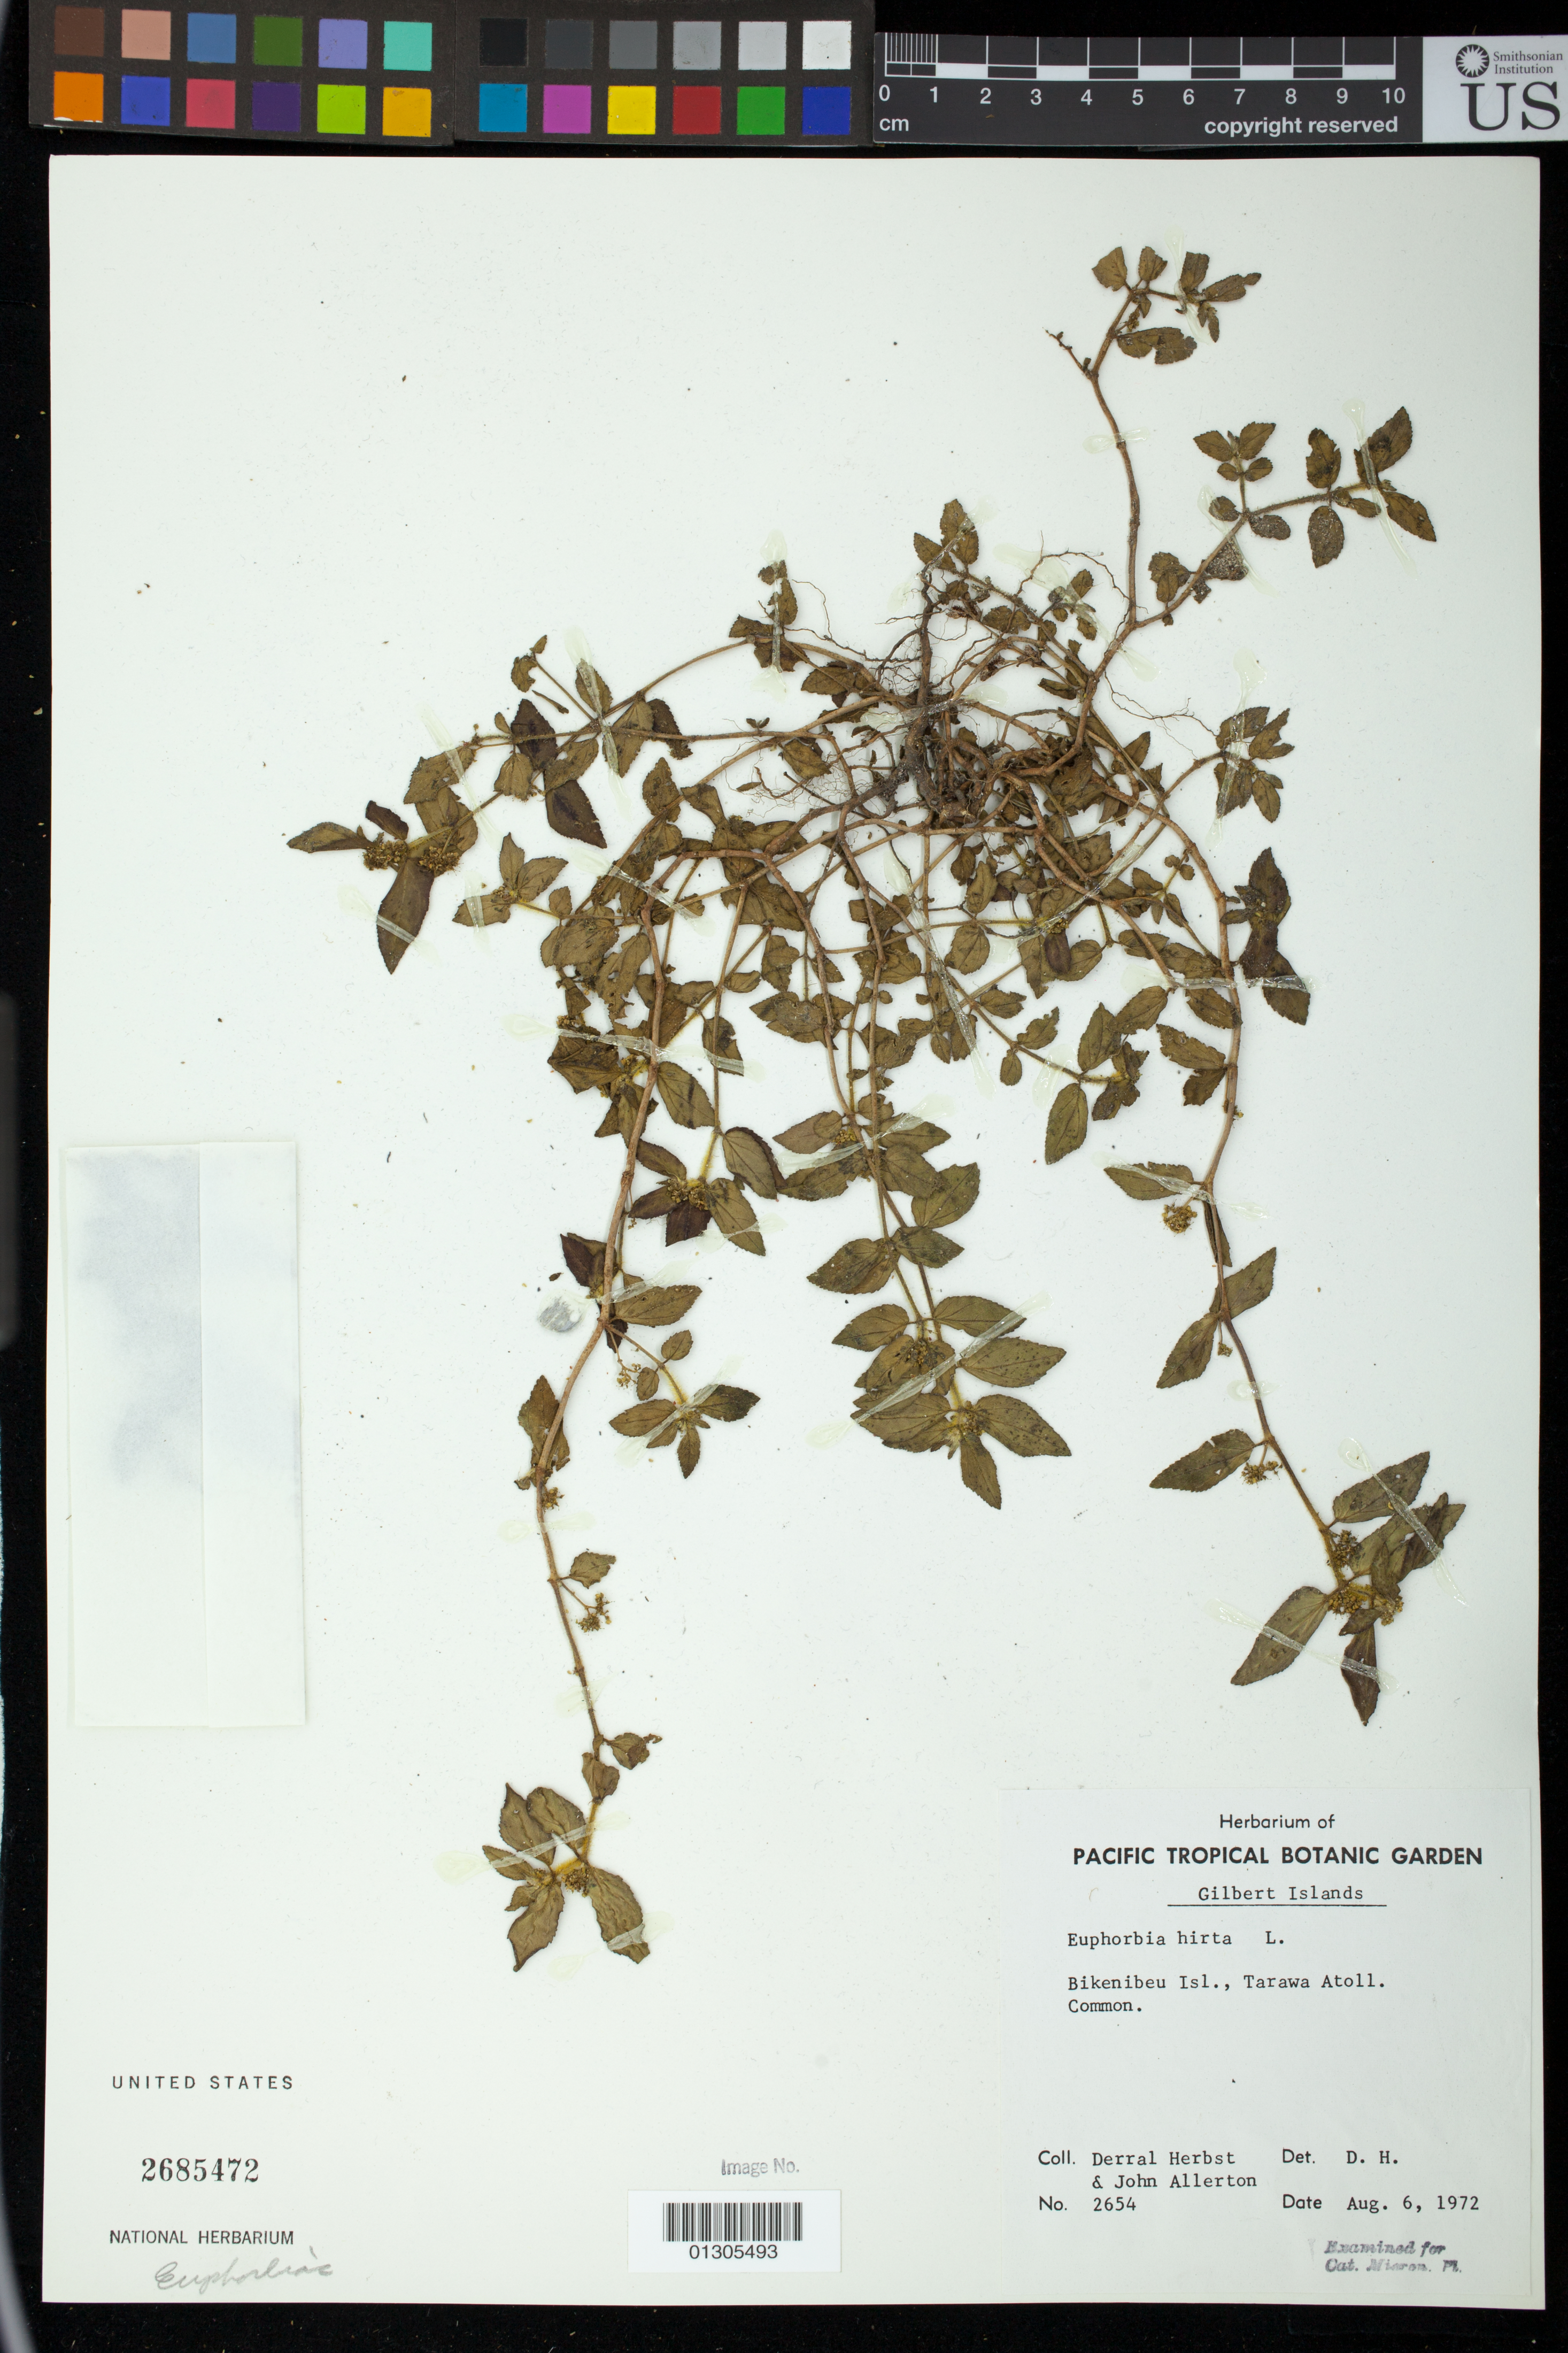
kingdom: Plantae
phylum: Tracheophyta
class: Magnoliopsida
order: Malpighiales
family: Euphorbiaceae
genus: Euphorbia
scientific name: Euphorbia hirta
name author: L.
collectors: D. R. Herbst & J. Allerton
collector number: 2654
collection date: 1972-08-06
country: Kiribati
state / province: Tarawa Atoll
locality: Bikenibeu Isl.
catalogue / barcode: US 2685472